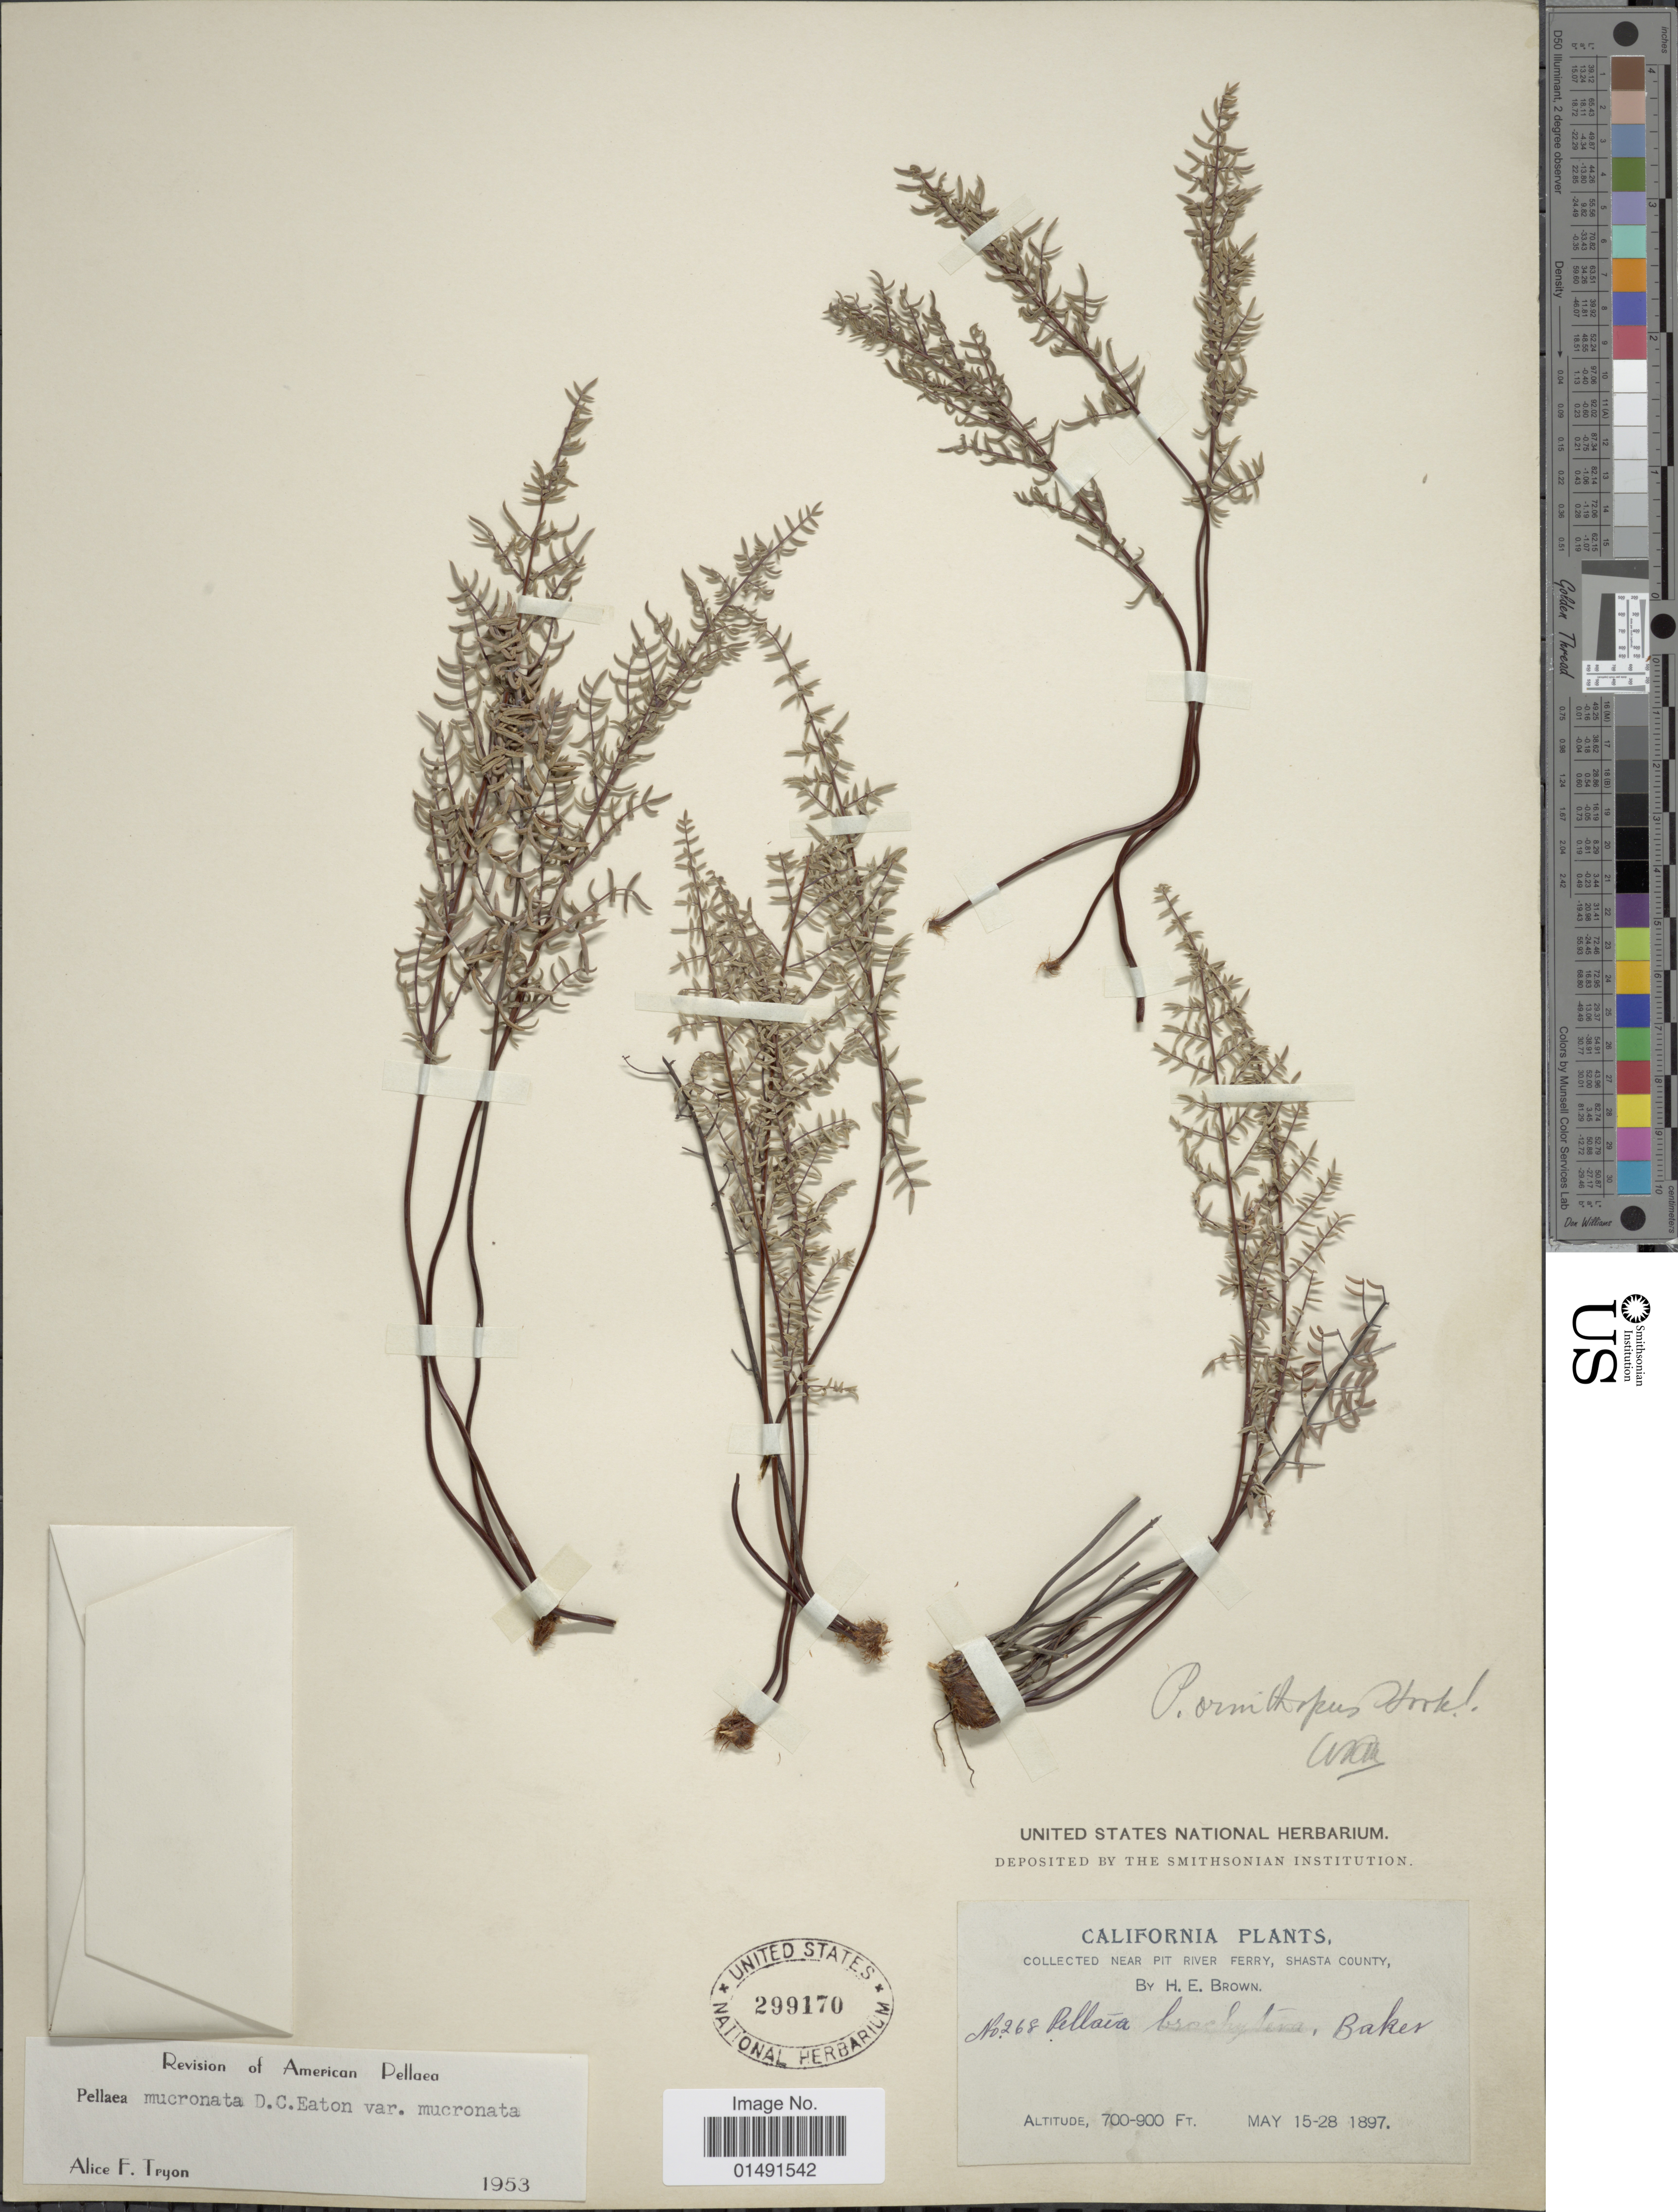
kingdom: Plantae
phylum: Tracheophyta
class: Polypodiopsida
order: Polypodiales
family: Pteridaceae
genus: Pellaea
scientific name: Pellaea mucronata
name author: (D.C. Eaton) D.C. Eaton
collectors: H. E. Brown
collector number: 268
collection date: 1897-05-15/1897-05-28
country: United States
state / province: California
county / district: Shasta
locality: Near Pit River Ferry, Shasta County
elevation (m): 213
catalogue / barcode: US 299170